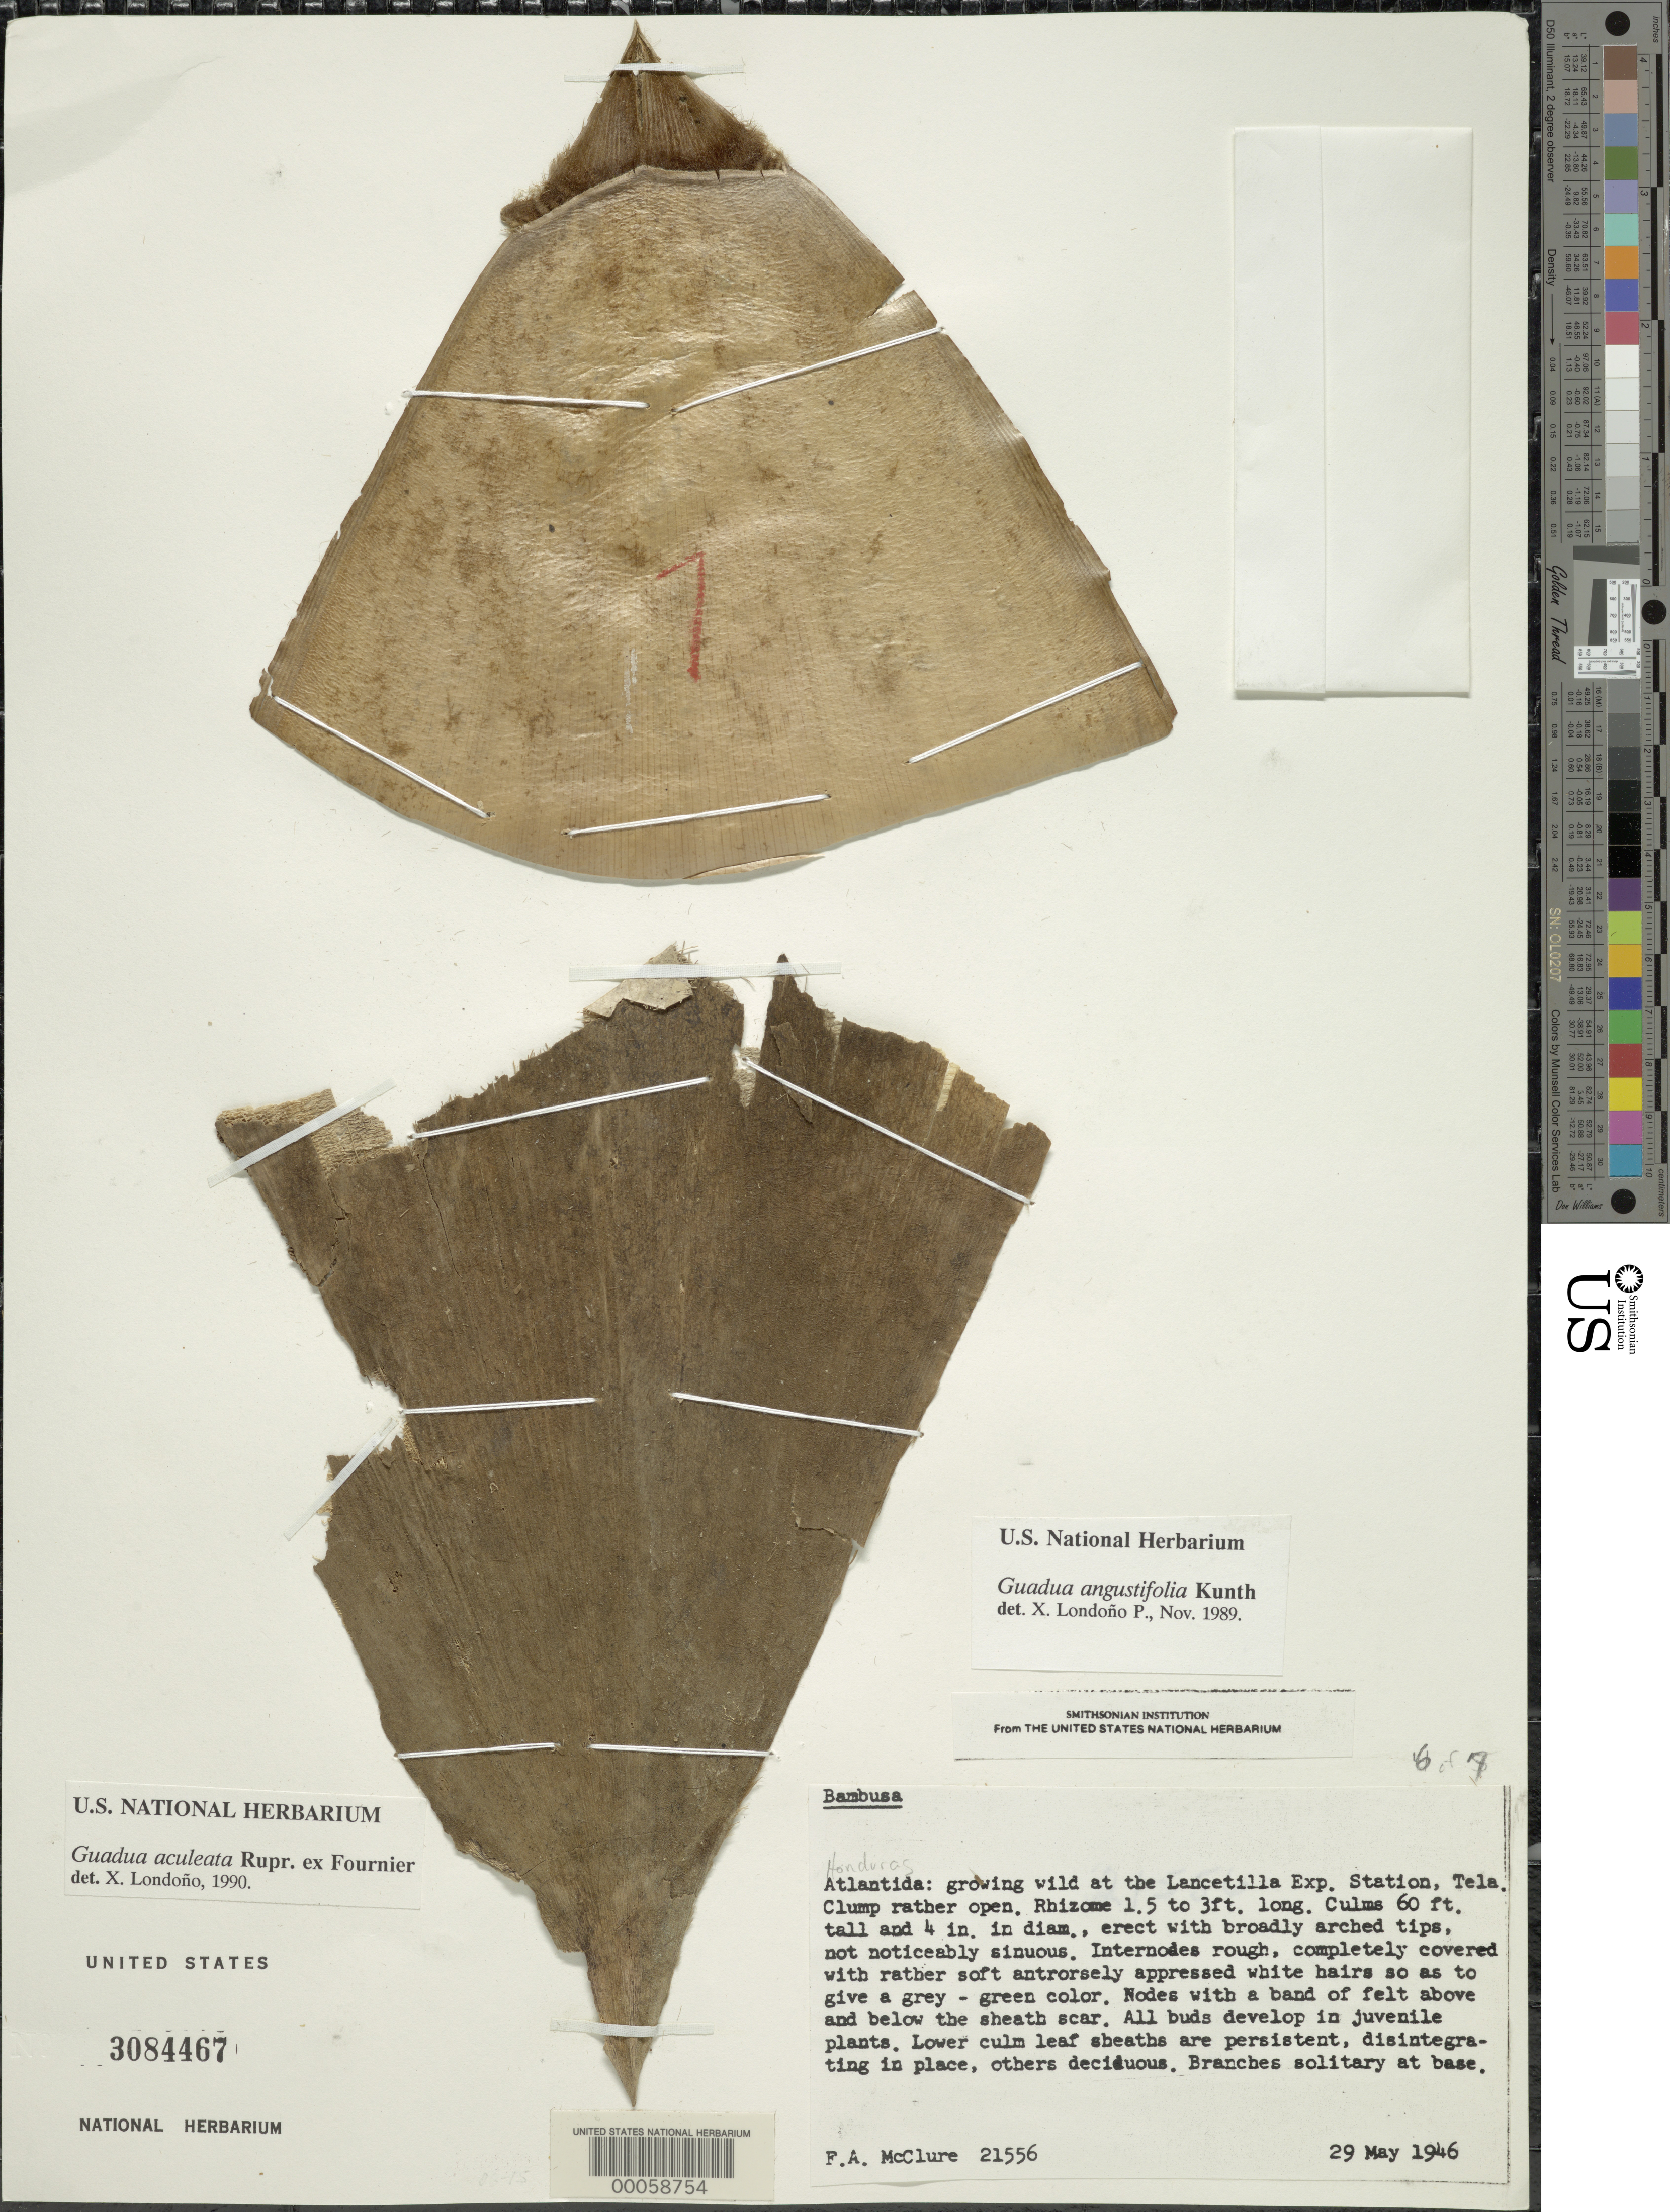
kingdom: Plantae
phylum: Tracheophyta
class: Liliopsida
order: Poales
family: Poaceae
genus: Guadua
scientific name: Guadua aculeata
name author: Rupr. ex E. Fourn.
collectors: F. A. McClure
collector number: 21556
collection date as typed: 29 May 1946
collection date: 1946-05-29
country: Honduras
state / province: Atlántida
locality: Lancetilla Exp. Station, Tela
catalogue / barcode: US 3084467